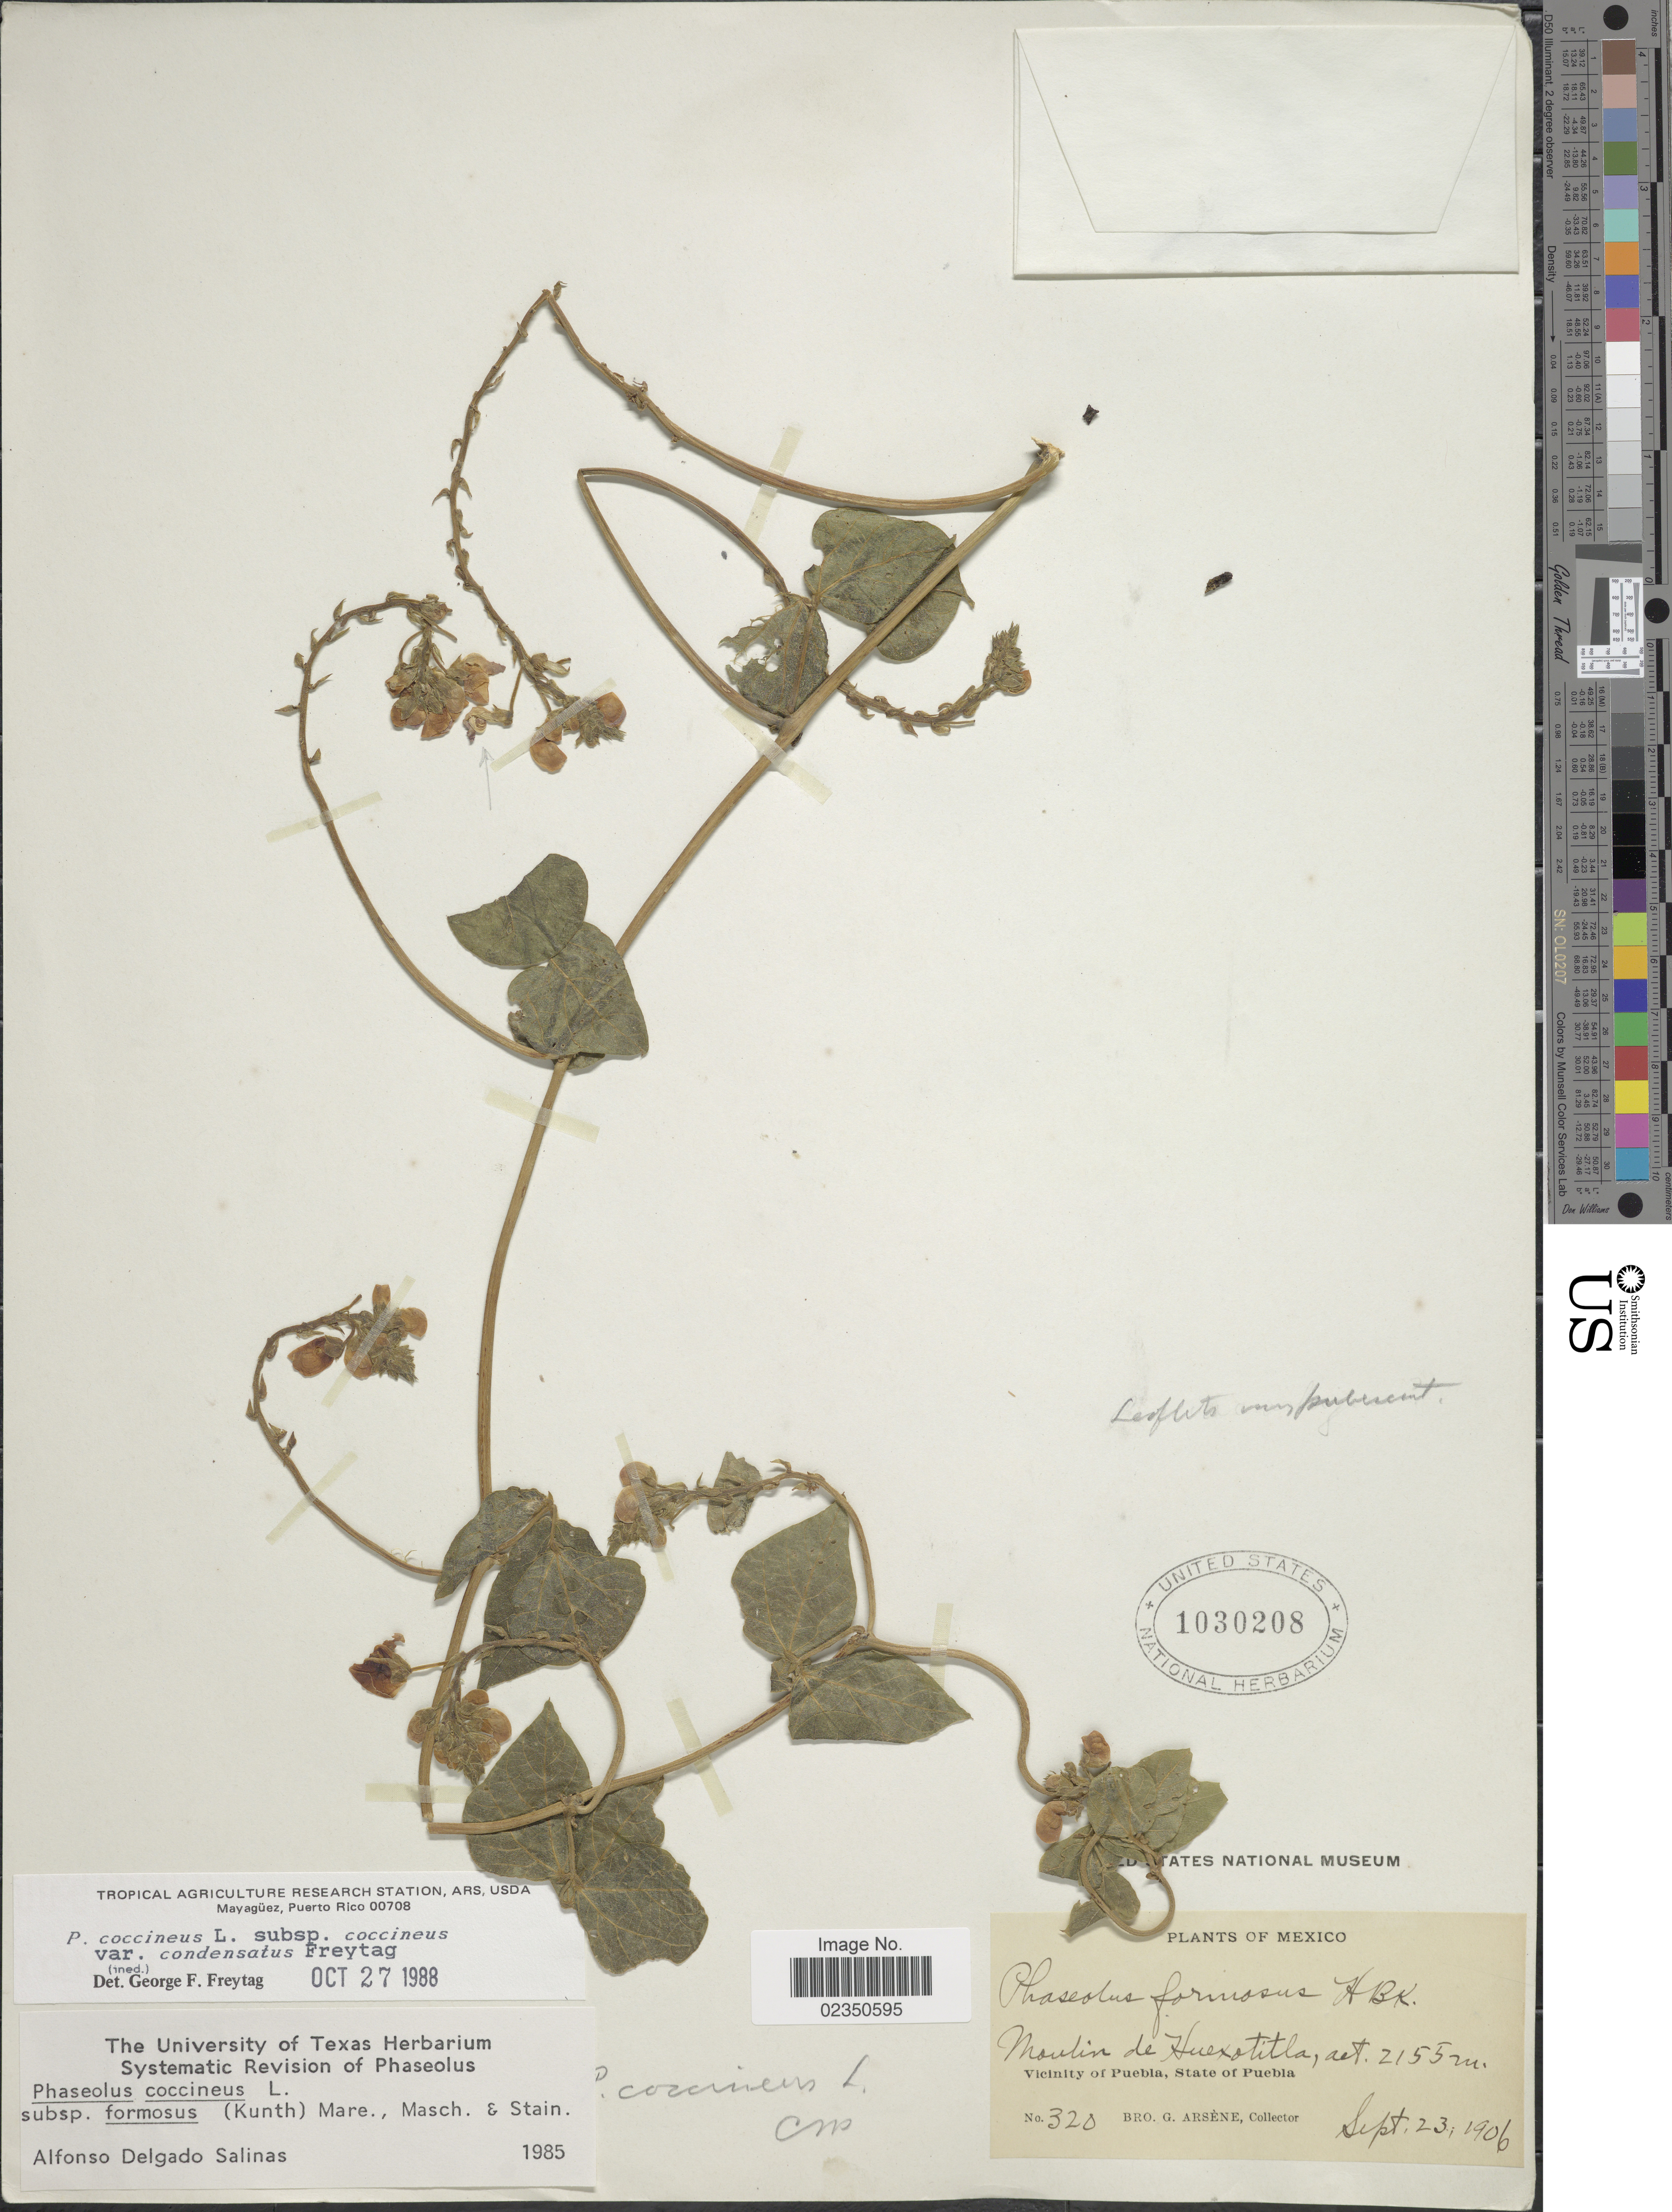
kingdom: Plantae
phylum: Tracheophyta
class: Magnoliopsida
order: Fabales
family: Fabaceae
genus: Phaseolus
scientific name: Phaseolus coccineus var. condensatus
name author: Freytag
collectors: Bro. G. Arsène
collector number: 320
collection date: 1906-09-23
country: Mexico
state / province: Puebla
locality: Moulin de Huexotitla, Vicinity of Puebla.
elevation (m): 2155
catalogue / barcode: US 1030208